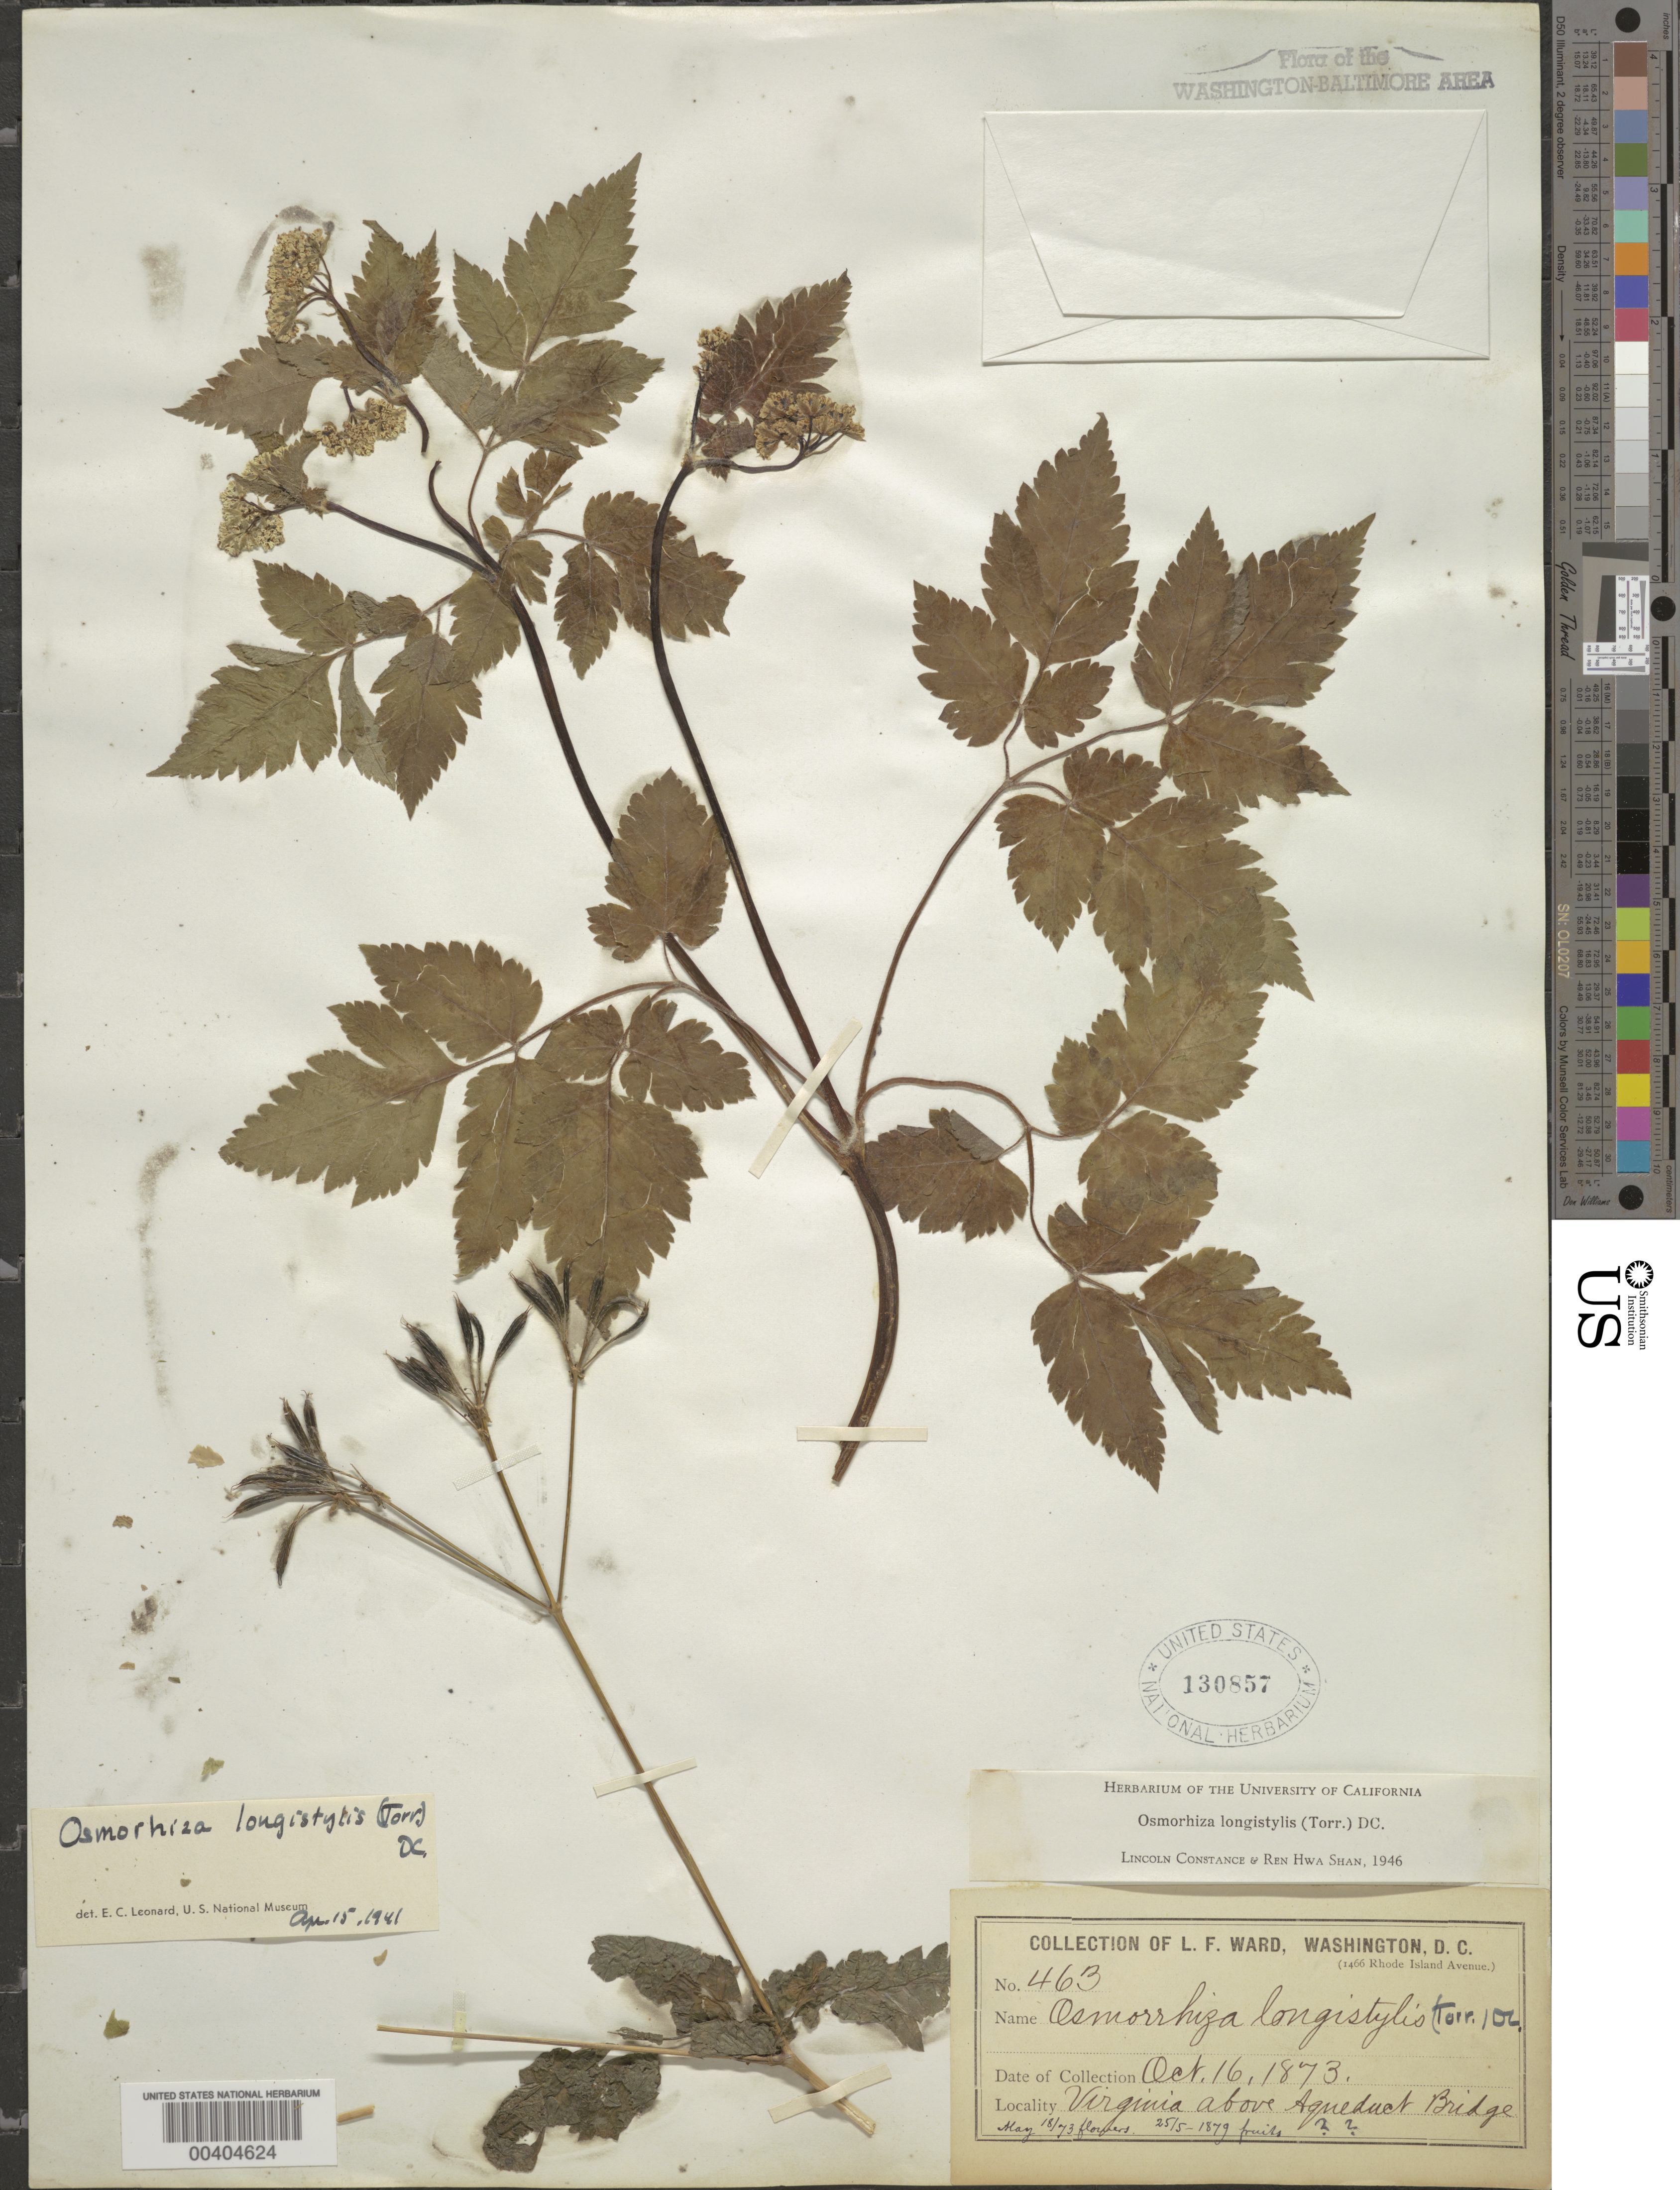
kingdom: Plantae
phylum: Tracheophyta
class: Magnoliopsida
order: Apiales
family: Apiaceae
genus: Osmorhiza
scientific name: Osmorhiza longistylis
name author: (Torr.) DC.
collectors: L. F. Ward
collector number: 463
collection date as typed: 16 Oct 1873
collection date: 1873-10-16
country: United States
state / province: Virginia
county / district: Fairfax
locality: Above Aqueduct Bridge C. & O. Canal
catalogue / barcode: US 130857